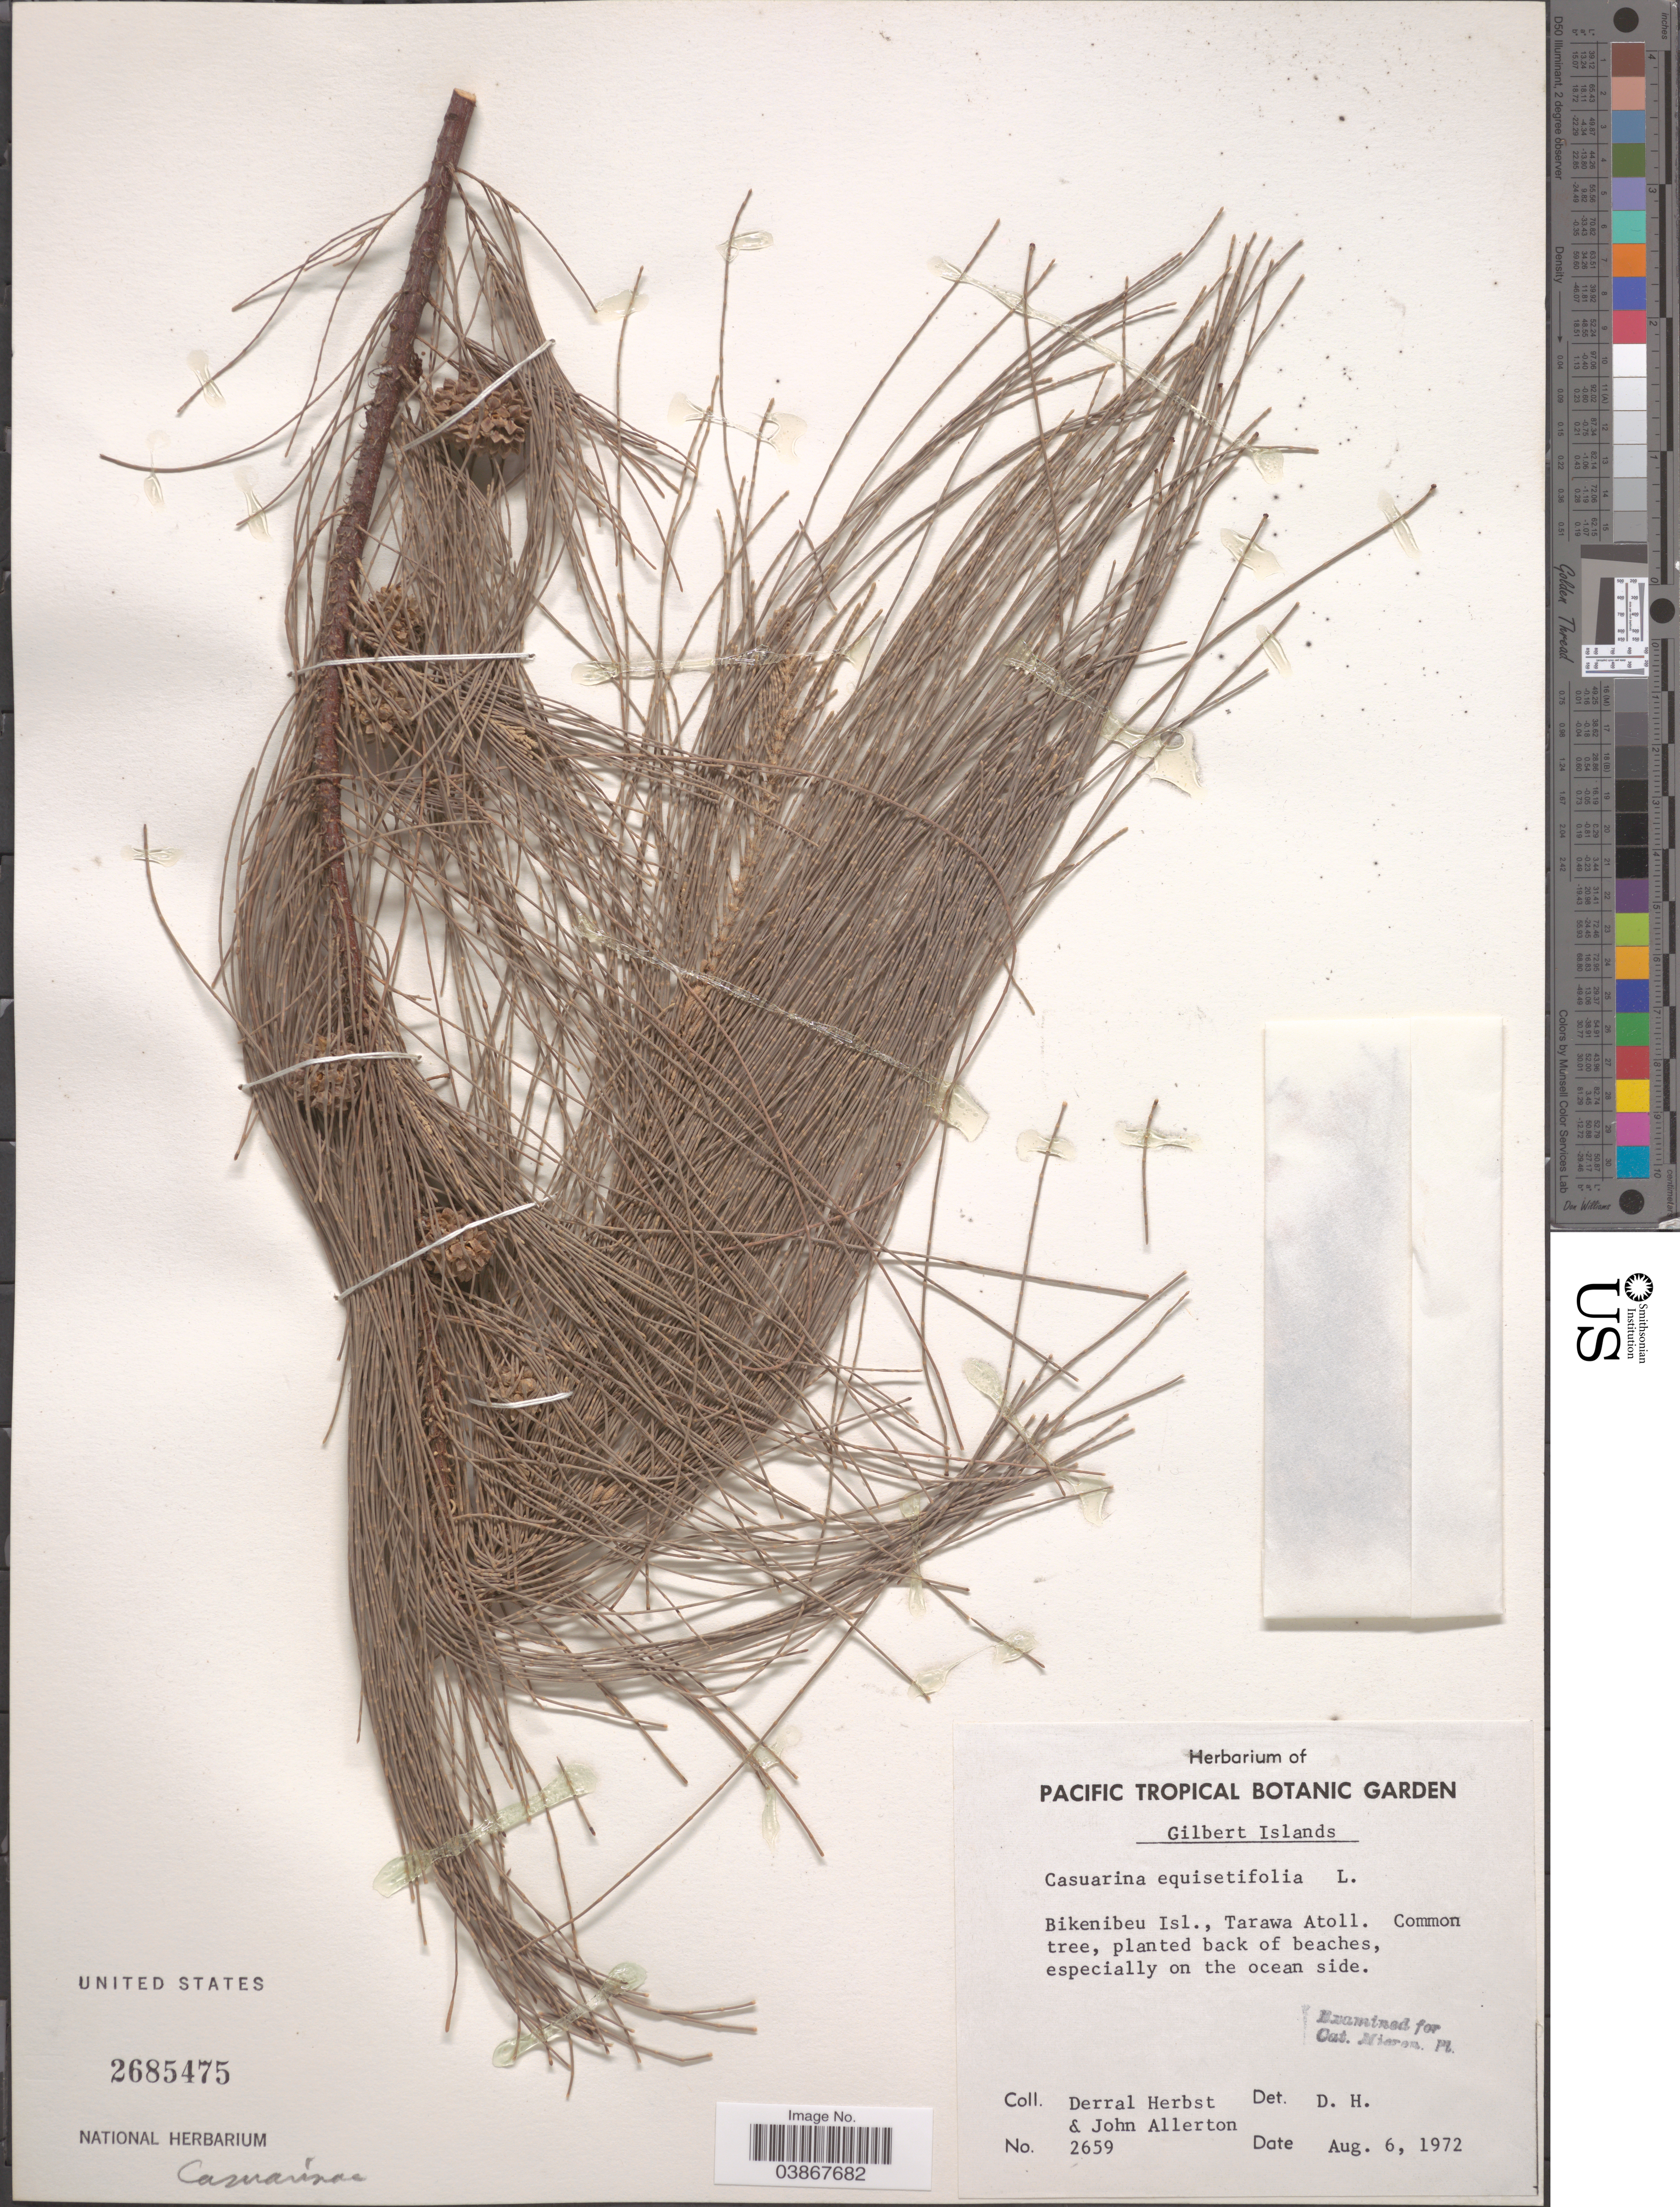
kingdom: Plantae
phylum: Tracheophyta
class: Magnoliopsida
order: Fagales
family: Casuarinaceae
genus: Casuarina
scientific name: Casuarina equisetifolia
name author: L.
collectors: D. R. Herbst & J. Allerton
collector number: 2659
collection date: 1972-08-06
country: Kiribati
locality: Gilbert Islands. Bikenibeu Isl., Tarawa Atoll.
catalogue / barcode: US 2685475